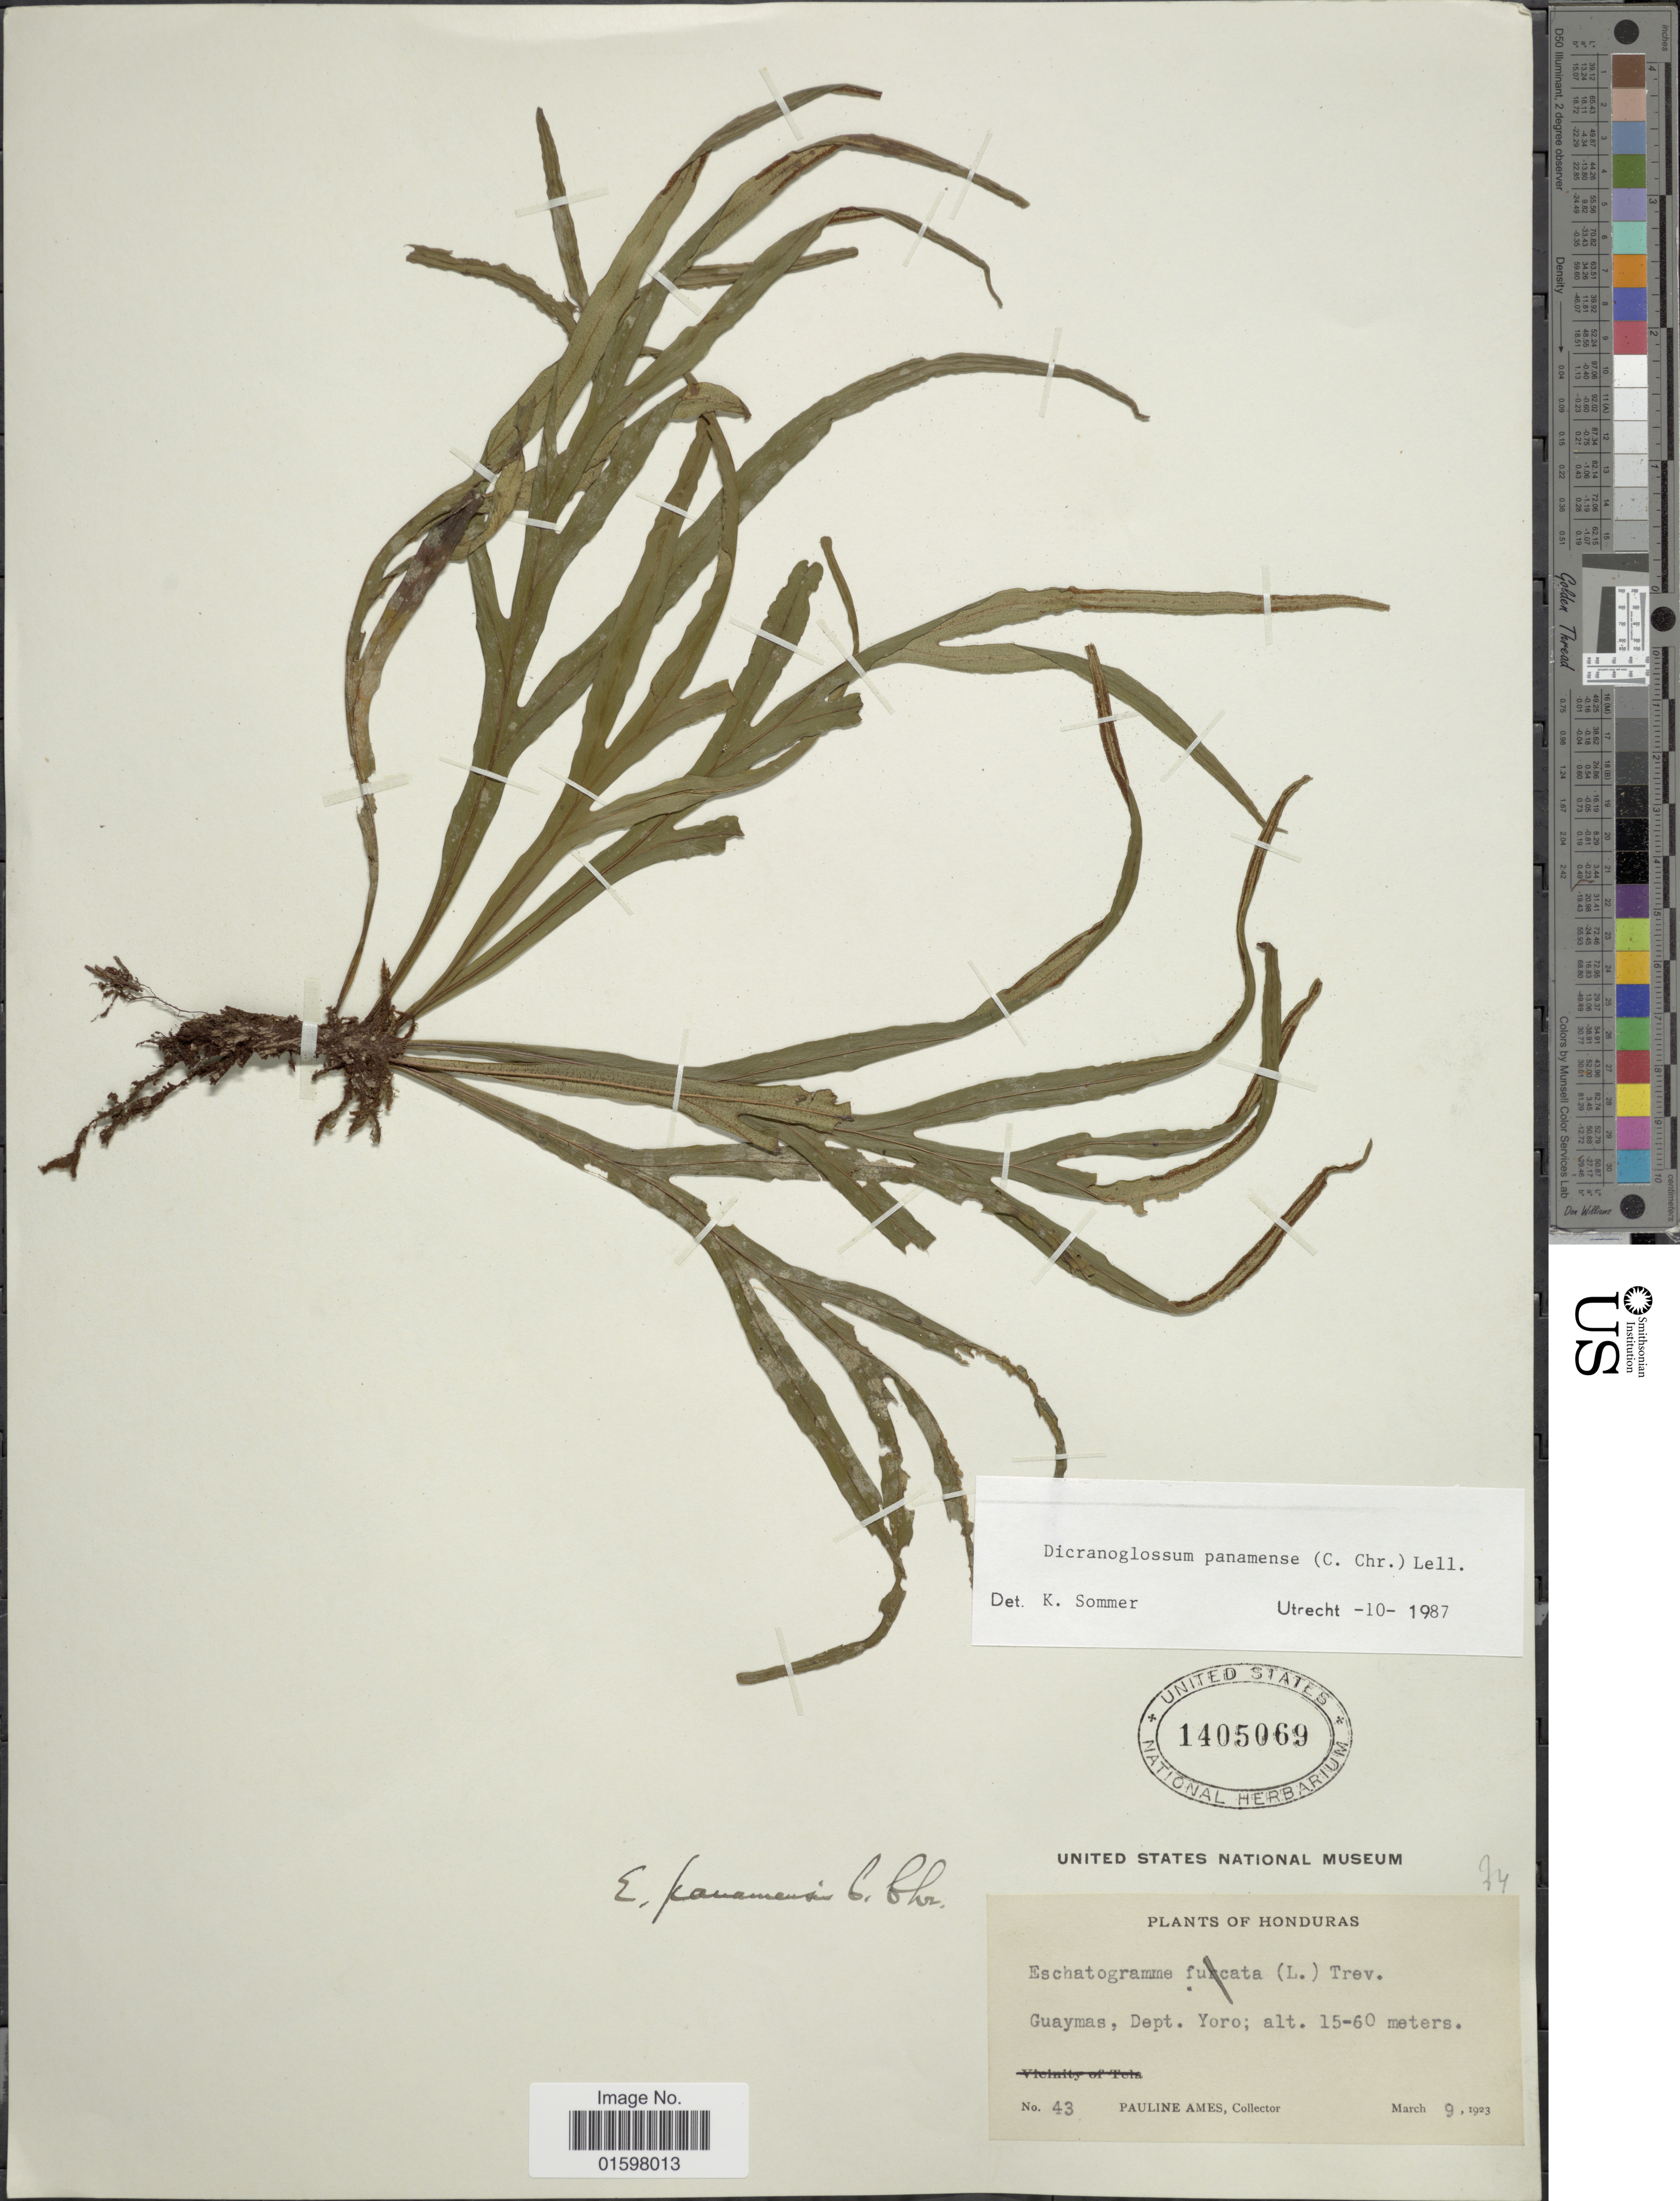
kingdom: Plantae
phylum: Tracheophyta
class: Polypodiopsida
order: Polypodiales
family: Polypodiaceae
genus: Pleopeltis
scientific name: Pleopeltis panamensis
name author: (Weath.) Pic. Serm.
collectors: P. Ames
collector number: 43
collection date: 1923-03-09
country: Honduras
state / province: Yoro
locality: Guayamas, Dept. Yoro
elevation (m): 15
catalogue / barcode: US 1405069